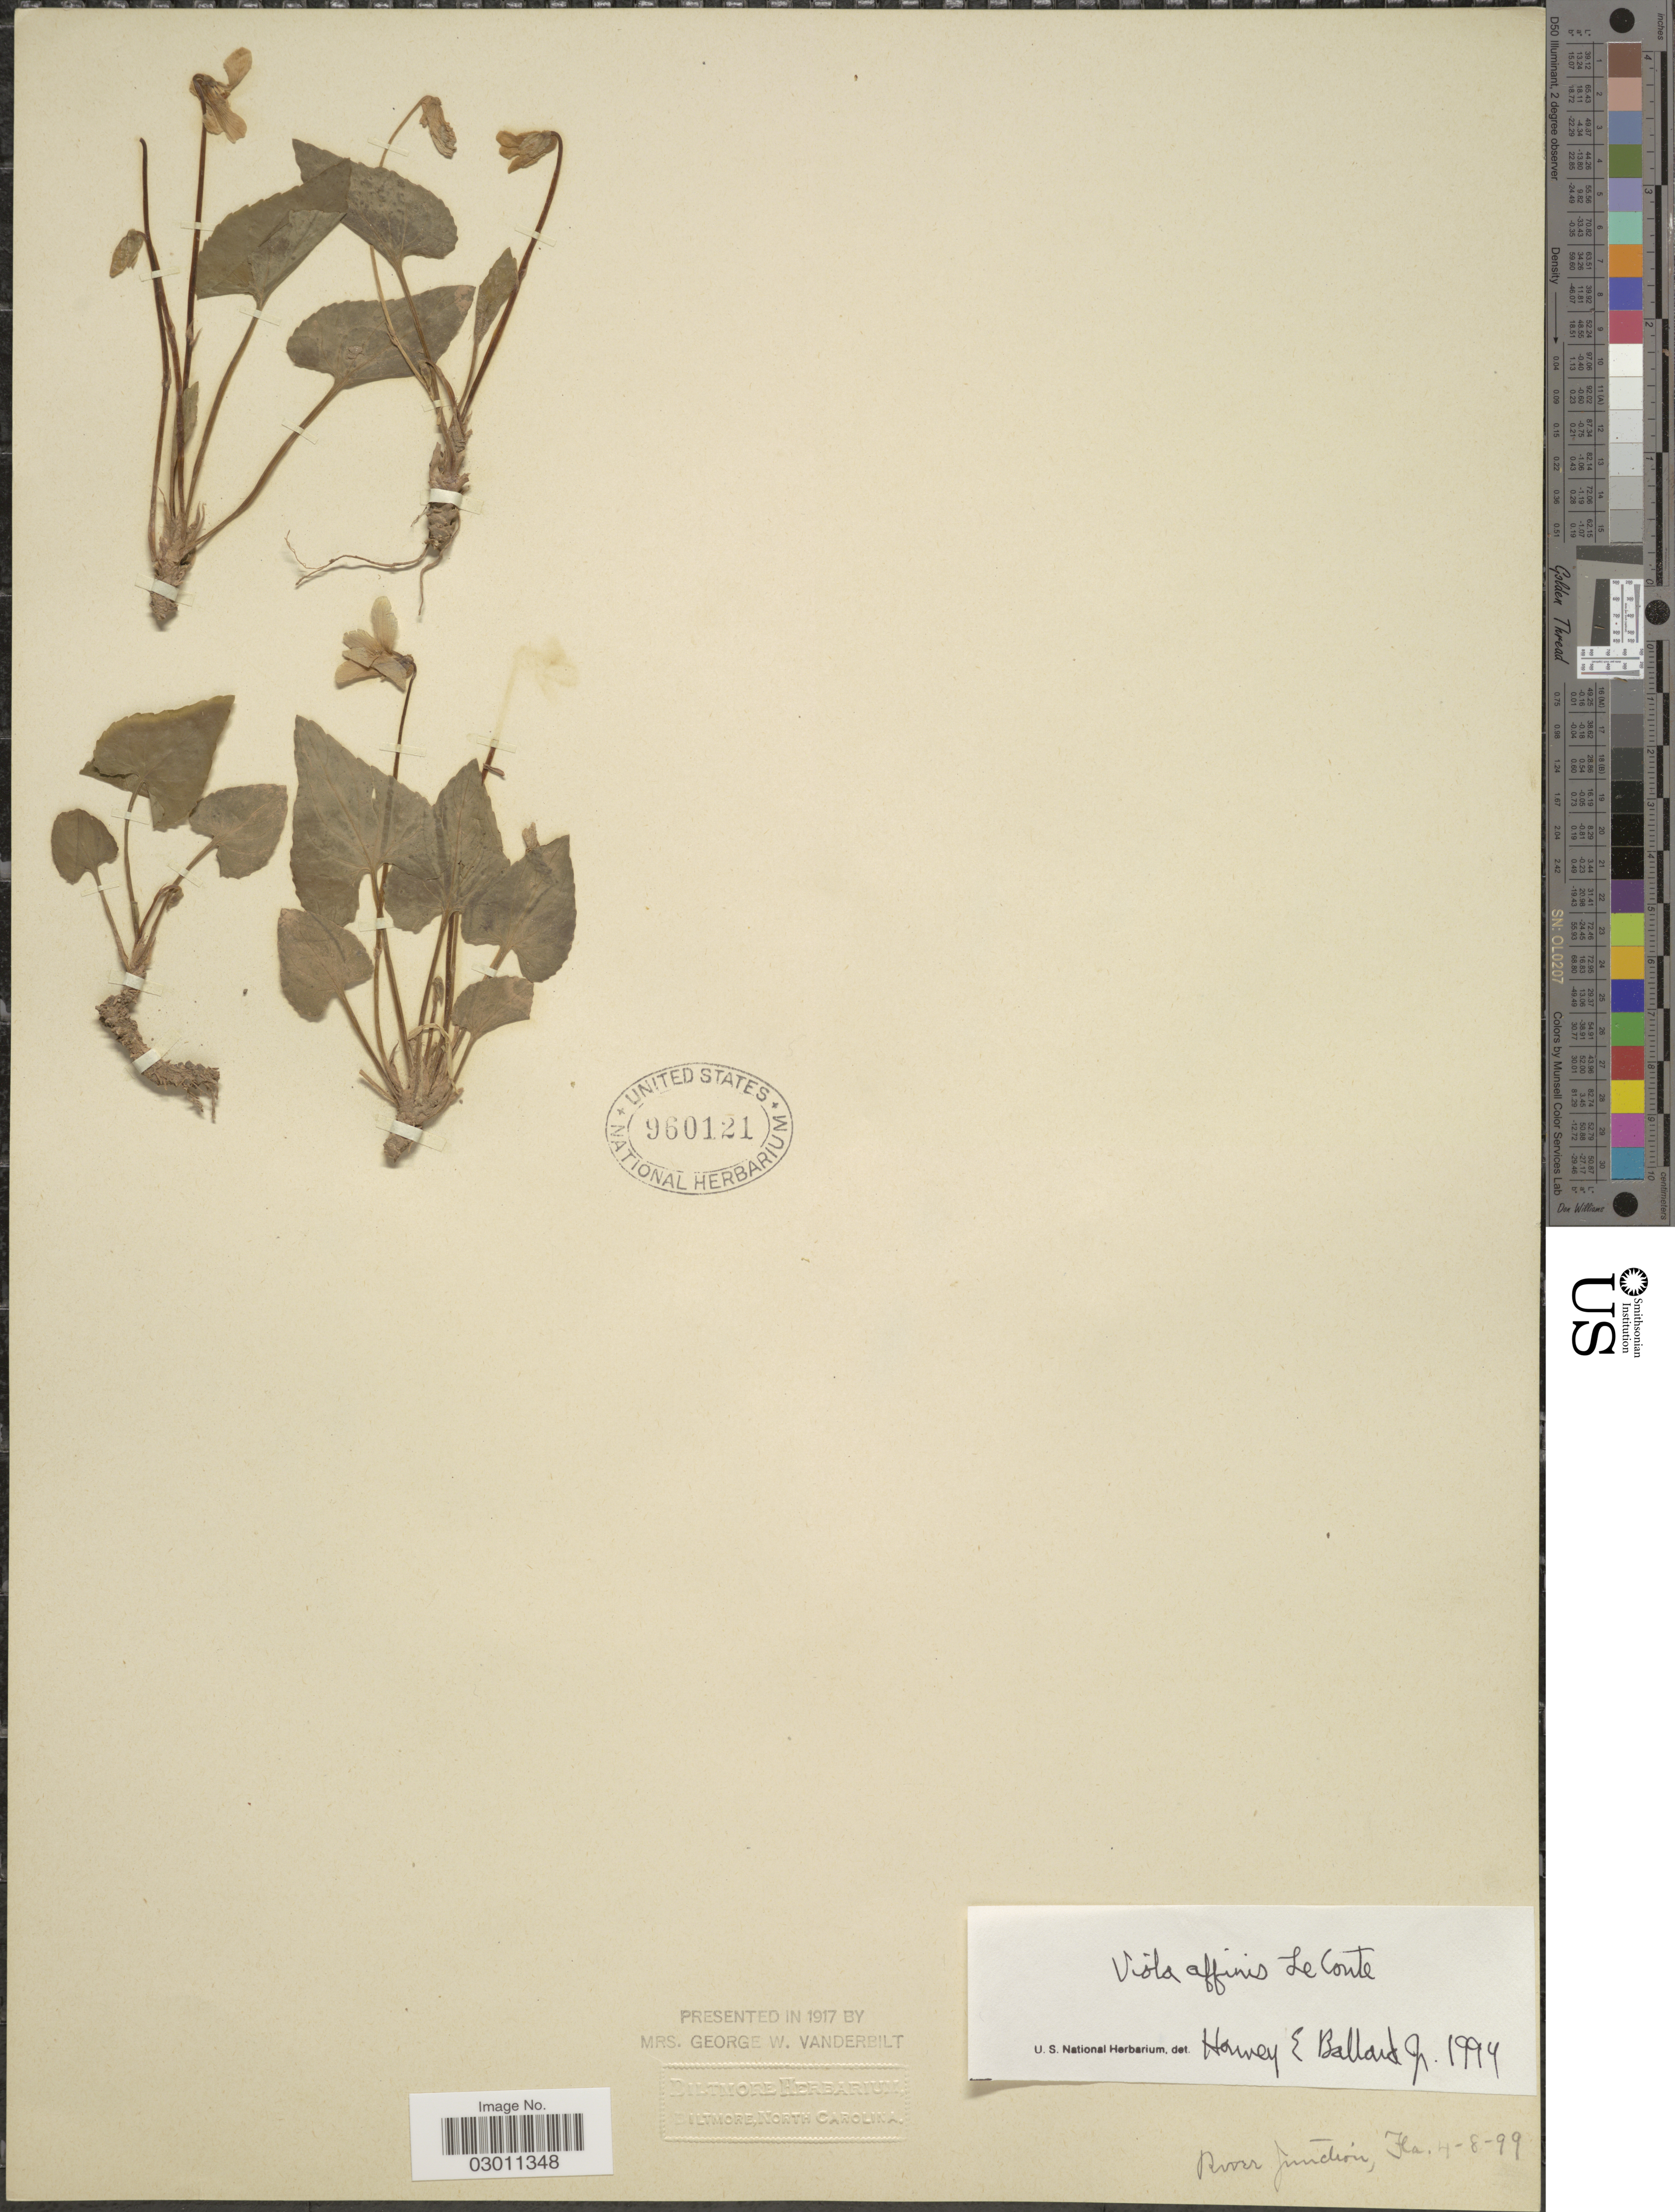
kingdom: Plantae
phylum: Tracheophyta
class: Magnoliopsida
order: Malpighiales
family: Violaceae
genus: Viola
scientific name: Viola affinis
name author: LeConte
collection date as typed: Transcribed d/m/y: 8/4/99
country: United States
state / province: Florida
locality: River Junction.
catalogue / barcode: US 960121